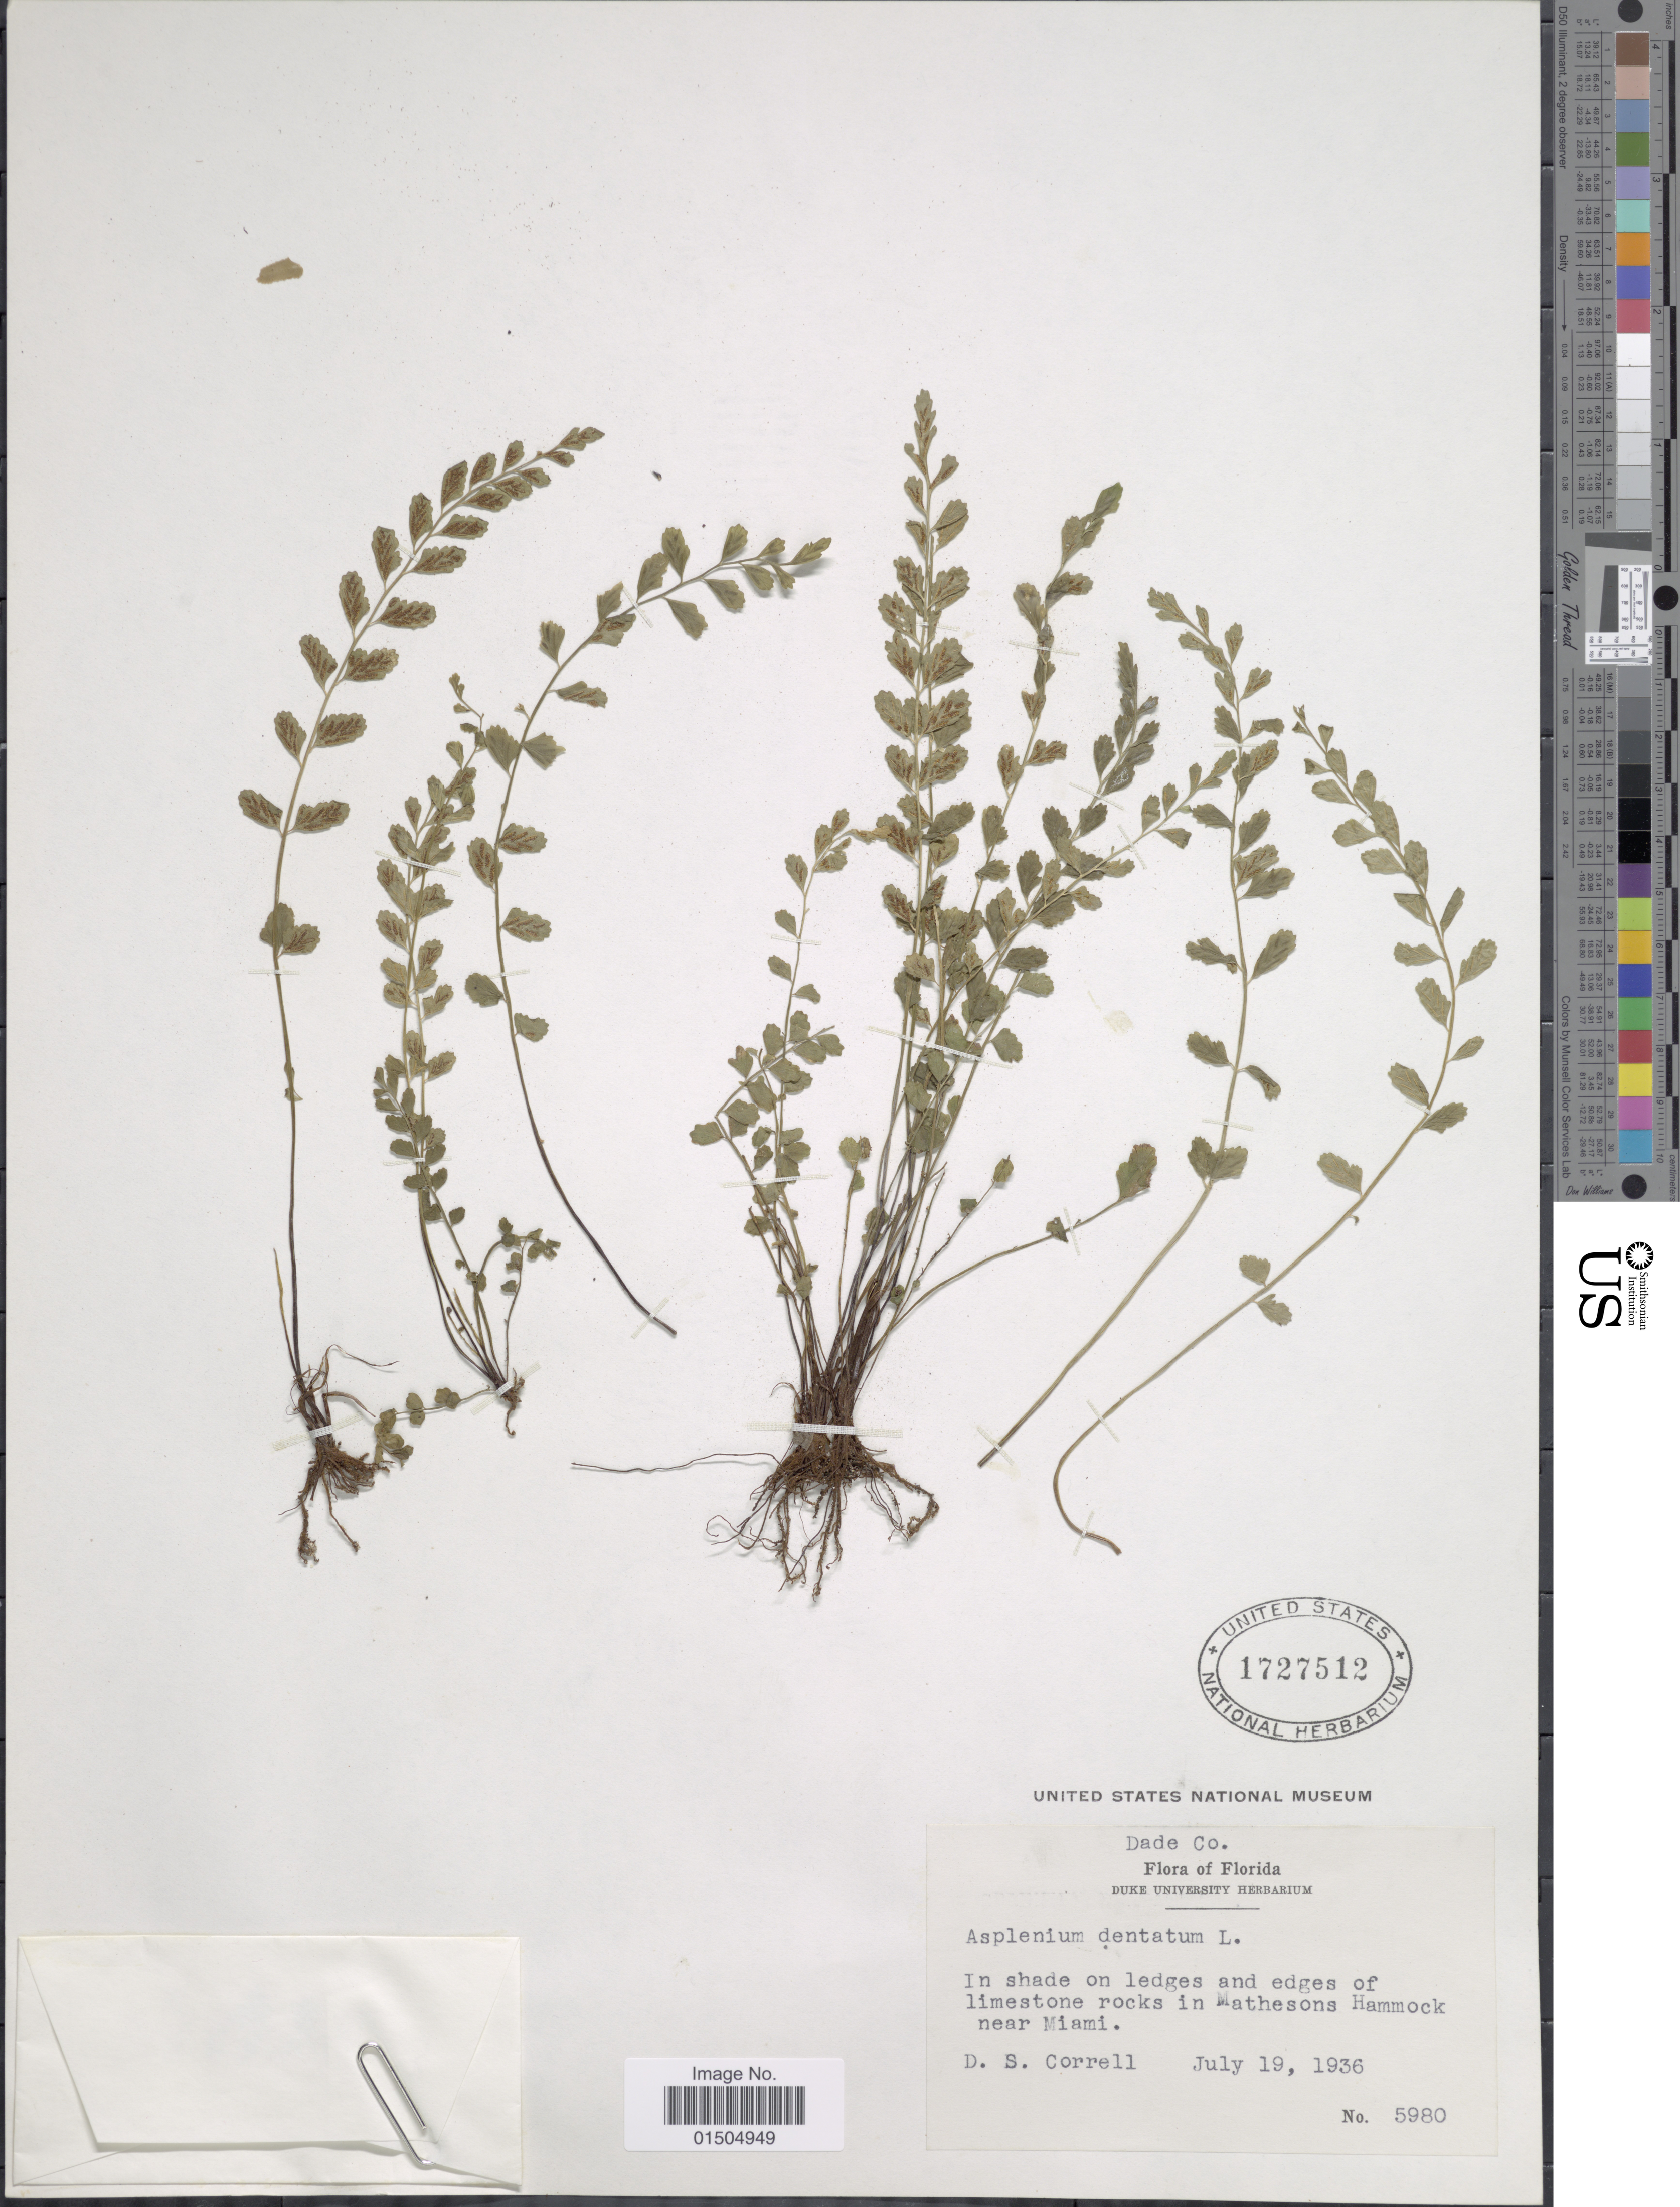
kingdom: Plantae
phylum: Tracheophyta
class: Polypodiopsida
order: Polypodiales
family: Aspleniaceae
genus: Asplenium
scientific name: Asplenium trichomanes-dentatum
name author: L.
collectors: D. S. Correll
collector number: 5980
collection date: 1936-07-19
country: United States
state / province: Florida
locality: Dade County. In shade on ledges and edges of limestone rocks in Mathesons Hammock near Miami.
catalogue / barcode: US 1727512